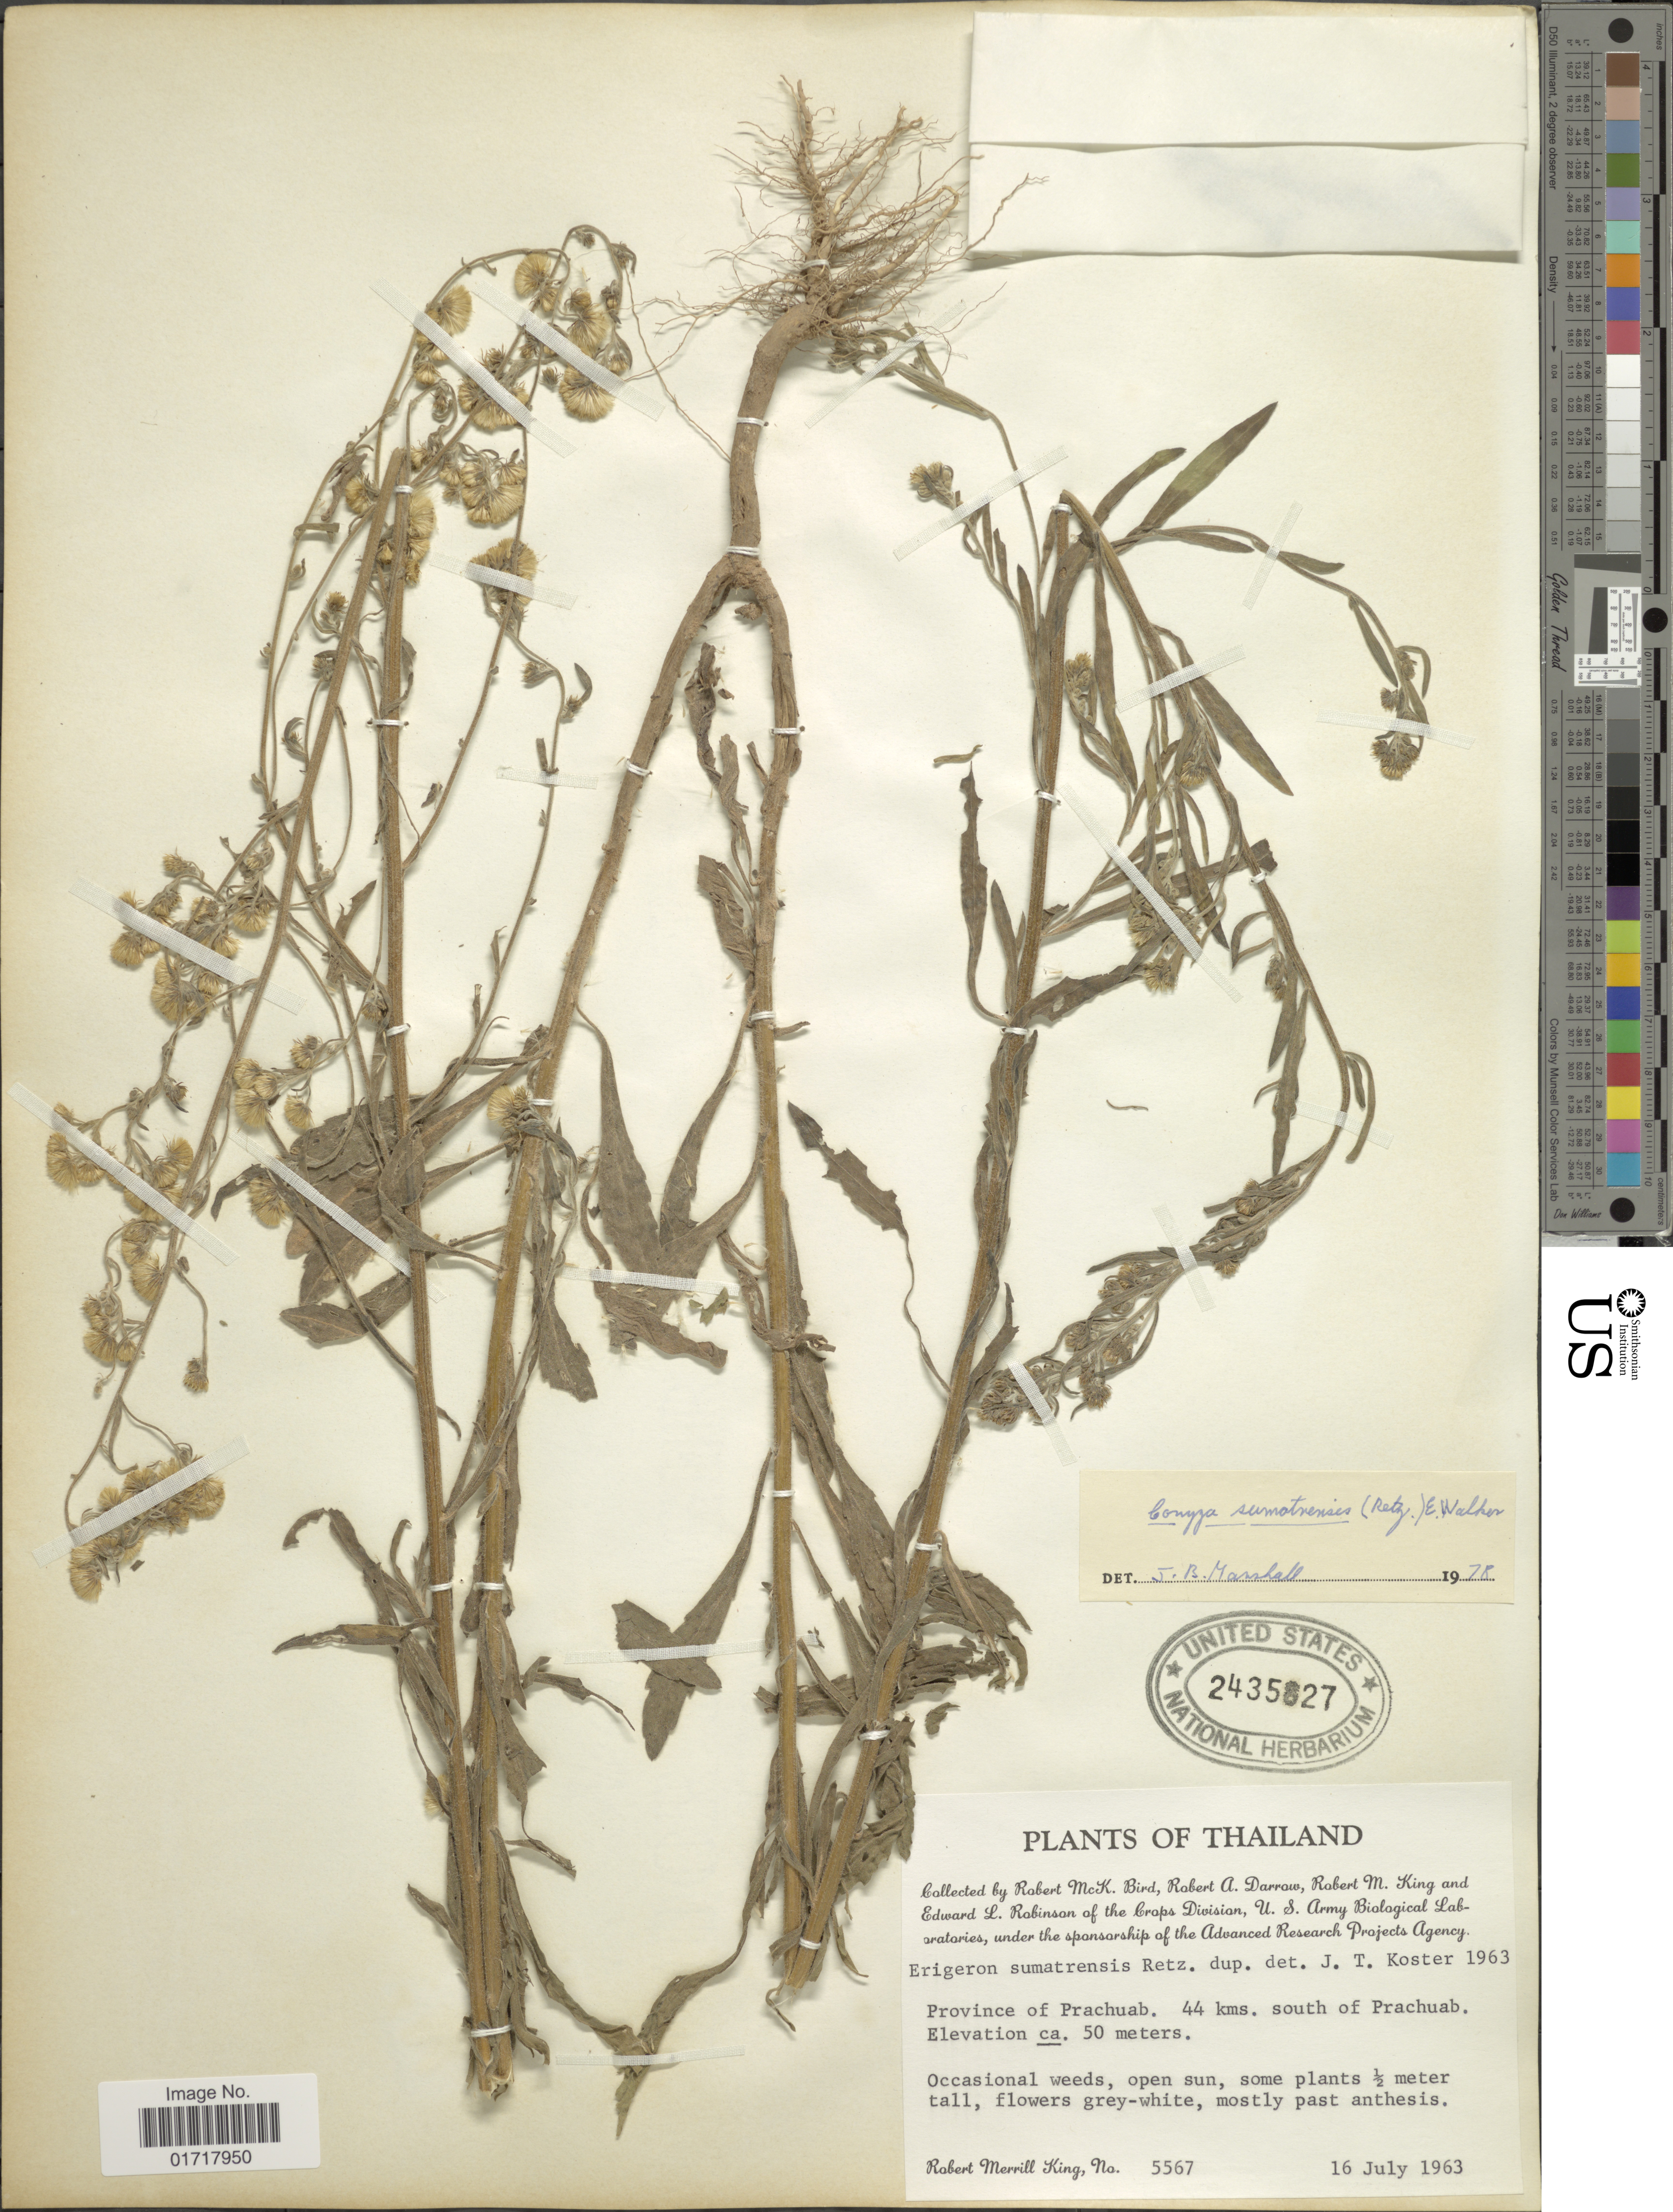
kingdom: Plantae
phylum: Tracheophyta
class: Magnoliopsida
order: Asterales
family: Asteraceae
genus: Conyza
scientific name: Conyza sumatrensis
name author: (Retz.) E. Walker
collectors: R. M. King, R. M. Bird, R. A. Darrow & E. L. Robinson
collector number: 5567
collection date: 1963-07-16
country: Thailand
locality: Thailand. Province of Prachuab. 44 kms. south of Prachuab.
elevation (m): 50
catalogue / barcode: US 2435827